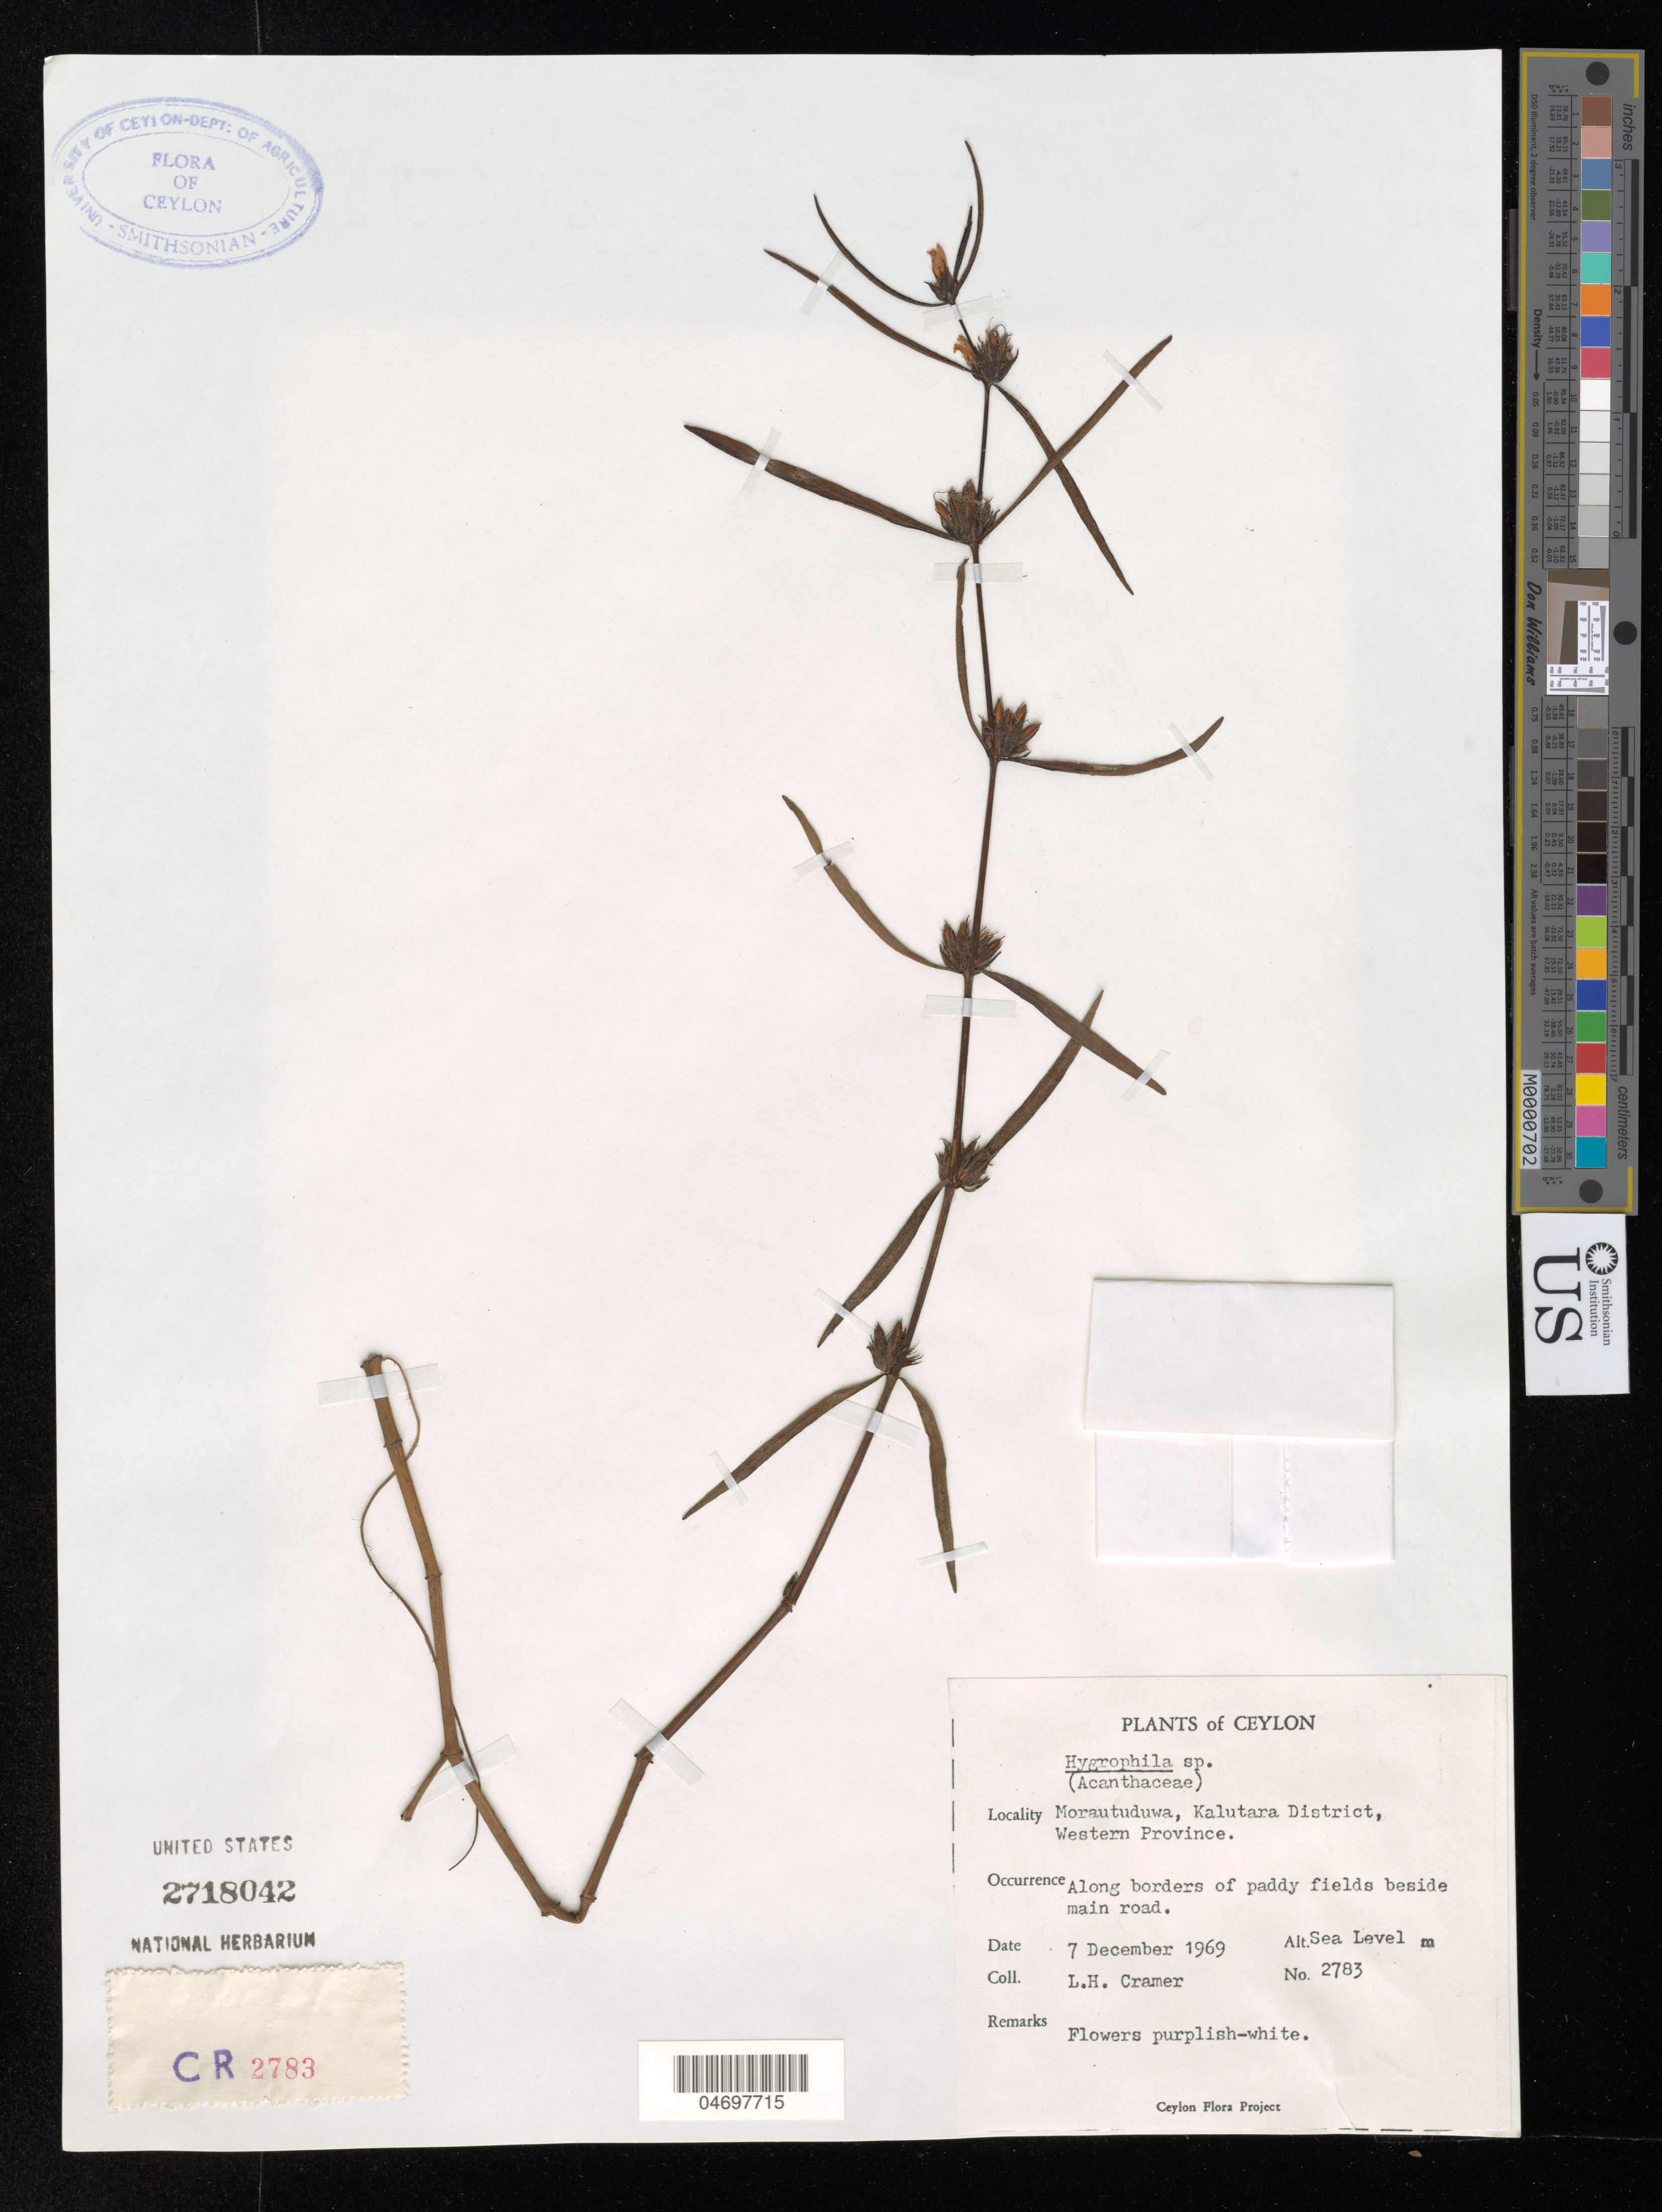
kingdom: Plantae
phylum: Tracheophyta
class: Magnoliopsida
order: Lamiales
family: Acanthaceae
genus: Hygrophila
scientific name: Hygrophila sp.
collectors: L. H. Cramer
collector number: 2783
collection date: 1969-12-07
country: Sri Lanka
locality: Ceylon, Kalutara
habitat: Along borders of paddy fields beside main road.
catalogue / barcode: US 2718042